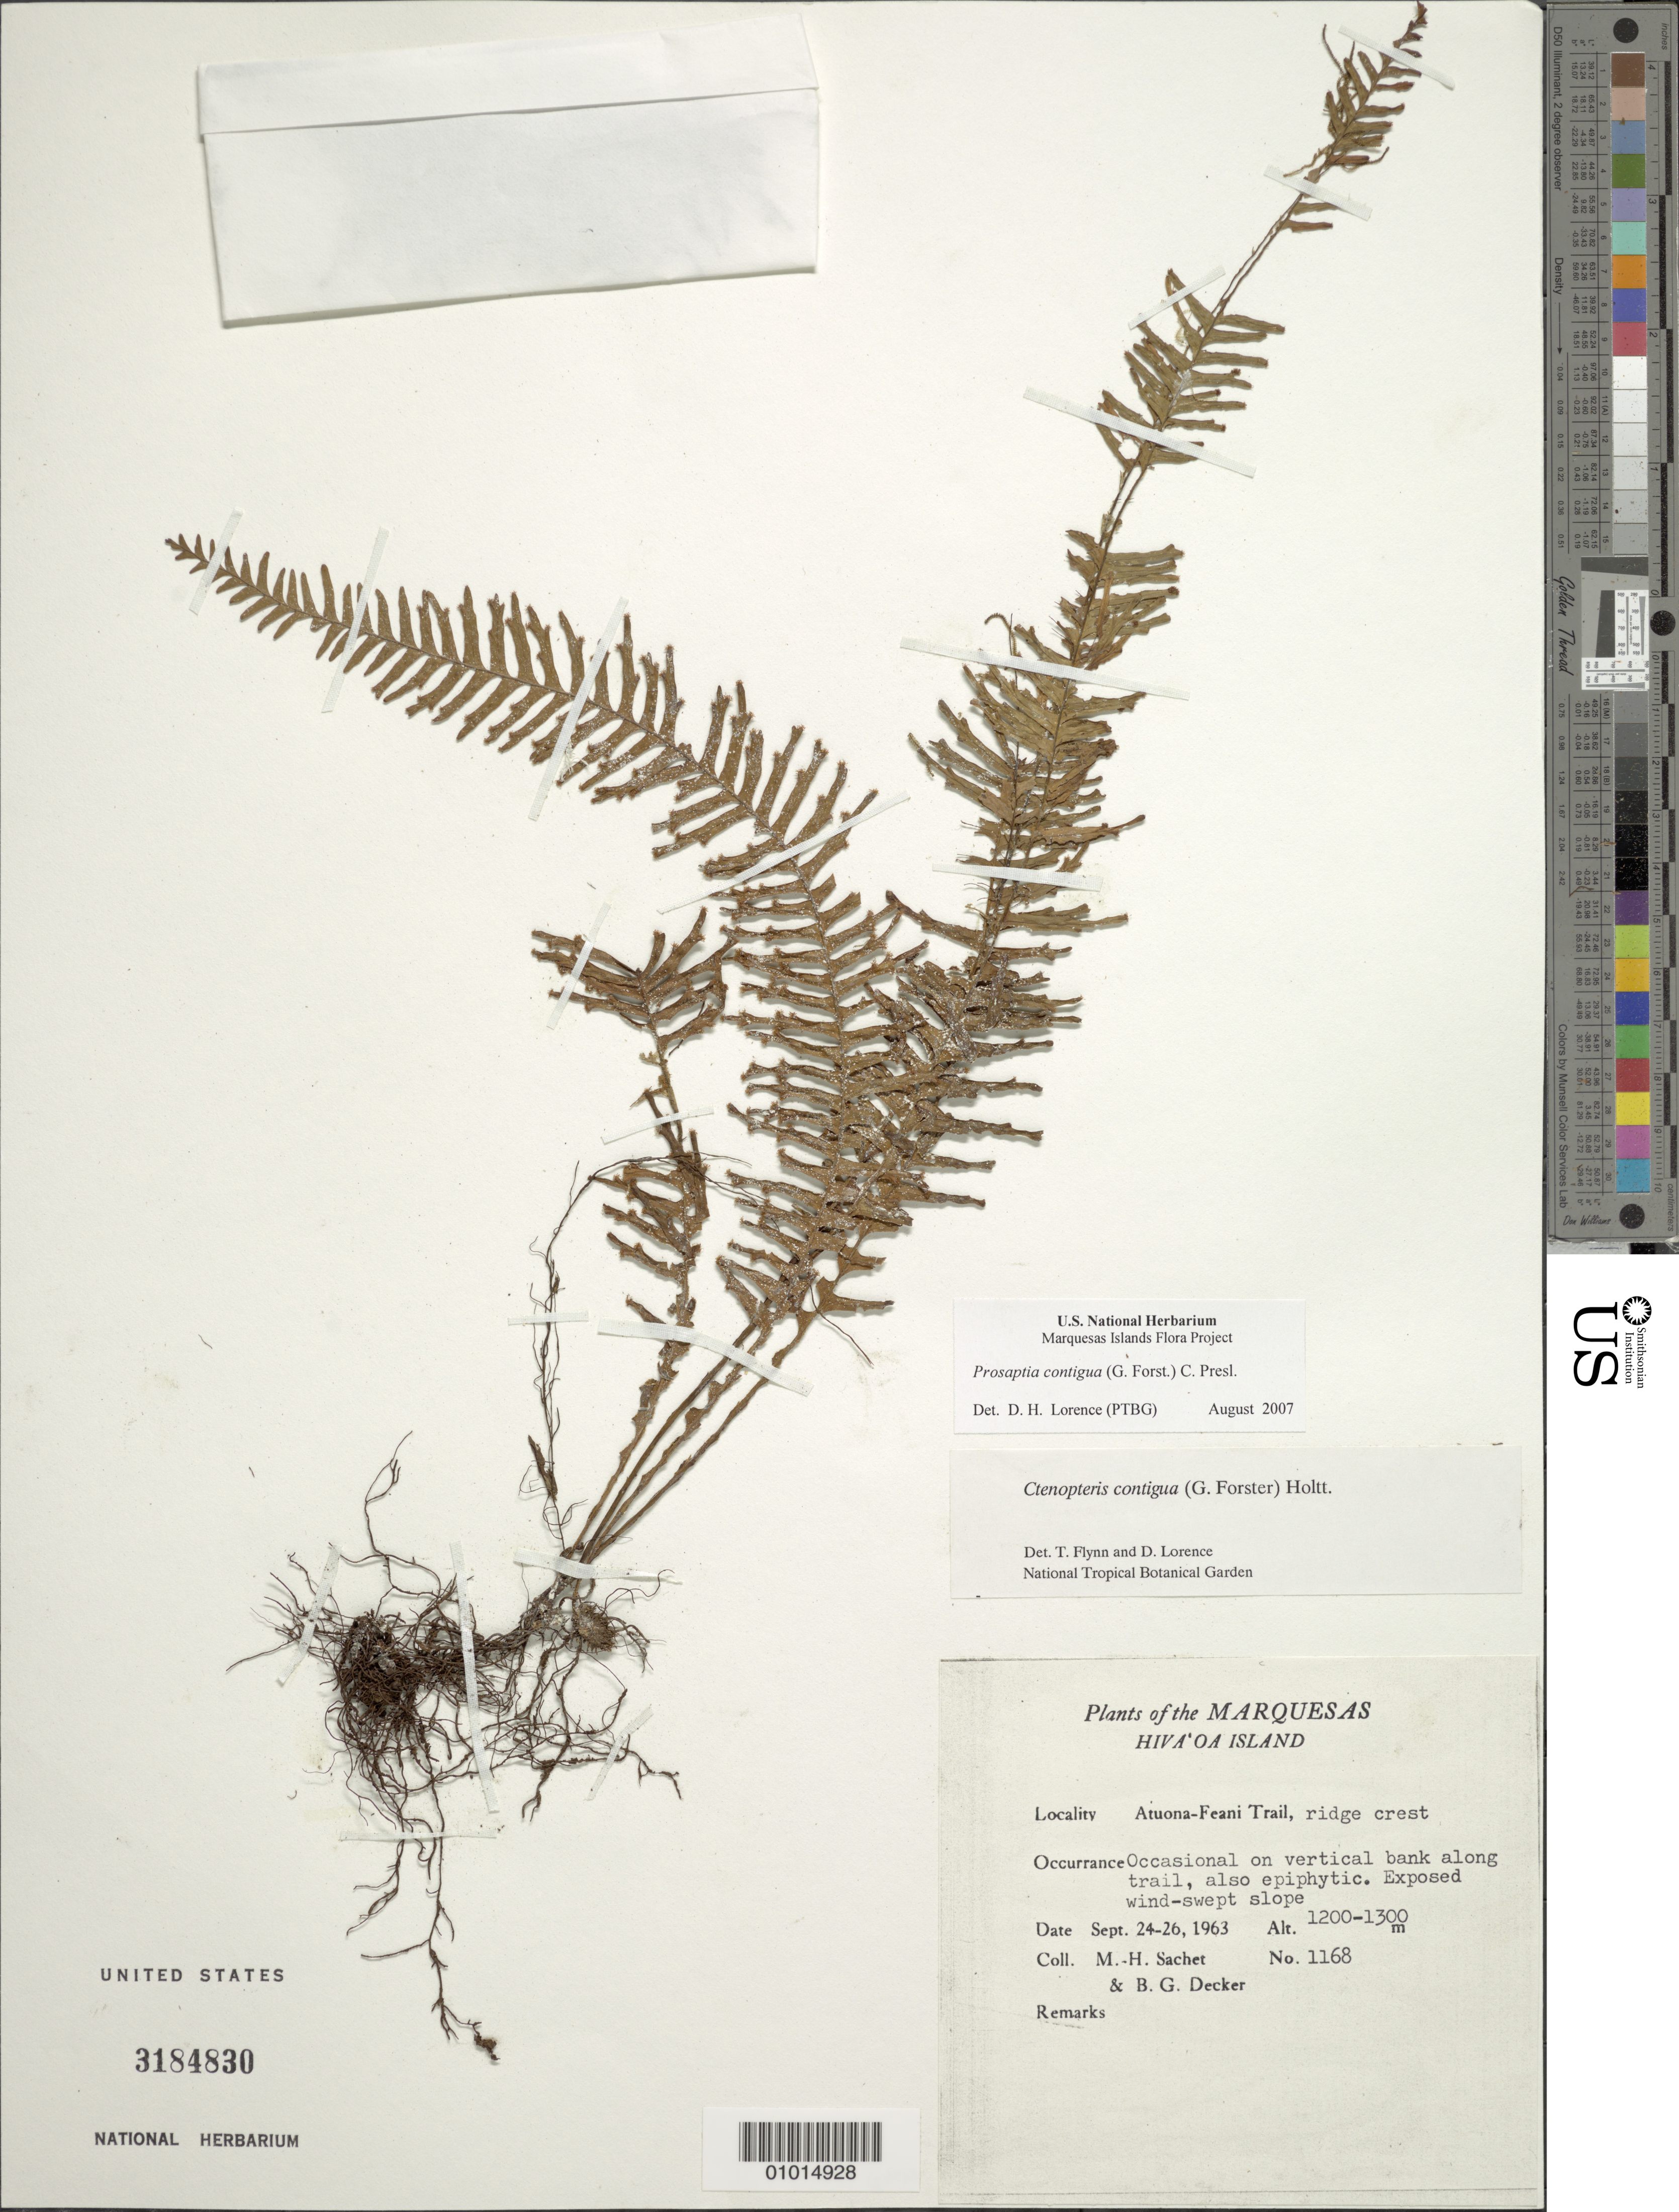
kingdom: Plantae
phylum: Tracheophyta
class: Polypodiopsida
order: Polypodiales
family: Polypodiaceae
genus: Prosaptia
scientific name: Prosaptia contigua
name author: (G. Forst.) Presl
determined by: Lorence, David H., (PTBG), National Tropical Botanical Garden (UNITED STATES)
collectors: M.-H. Sachet & B. G. Decker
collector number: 1168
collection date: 1963-09-24/1963-09-26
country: French Polynesia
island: Hiva Oa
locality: Atuona-Feani Trail, ridge crest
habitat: Occasional on vertical bank along trail, also epiphytic. Exposed wind-swept slope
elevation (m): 1200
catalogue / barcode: US 3184830